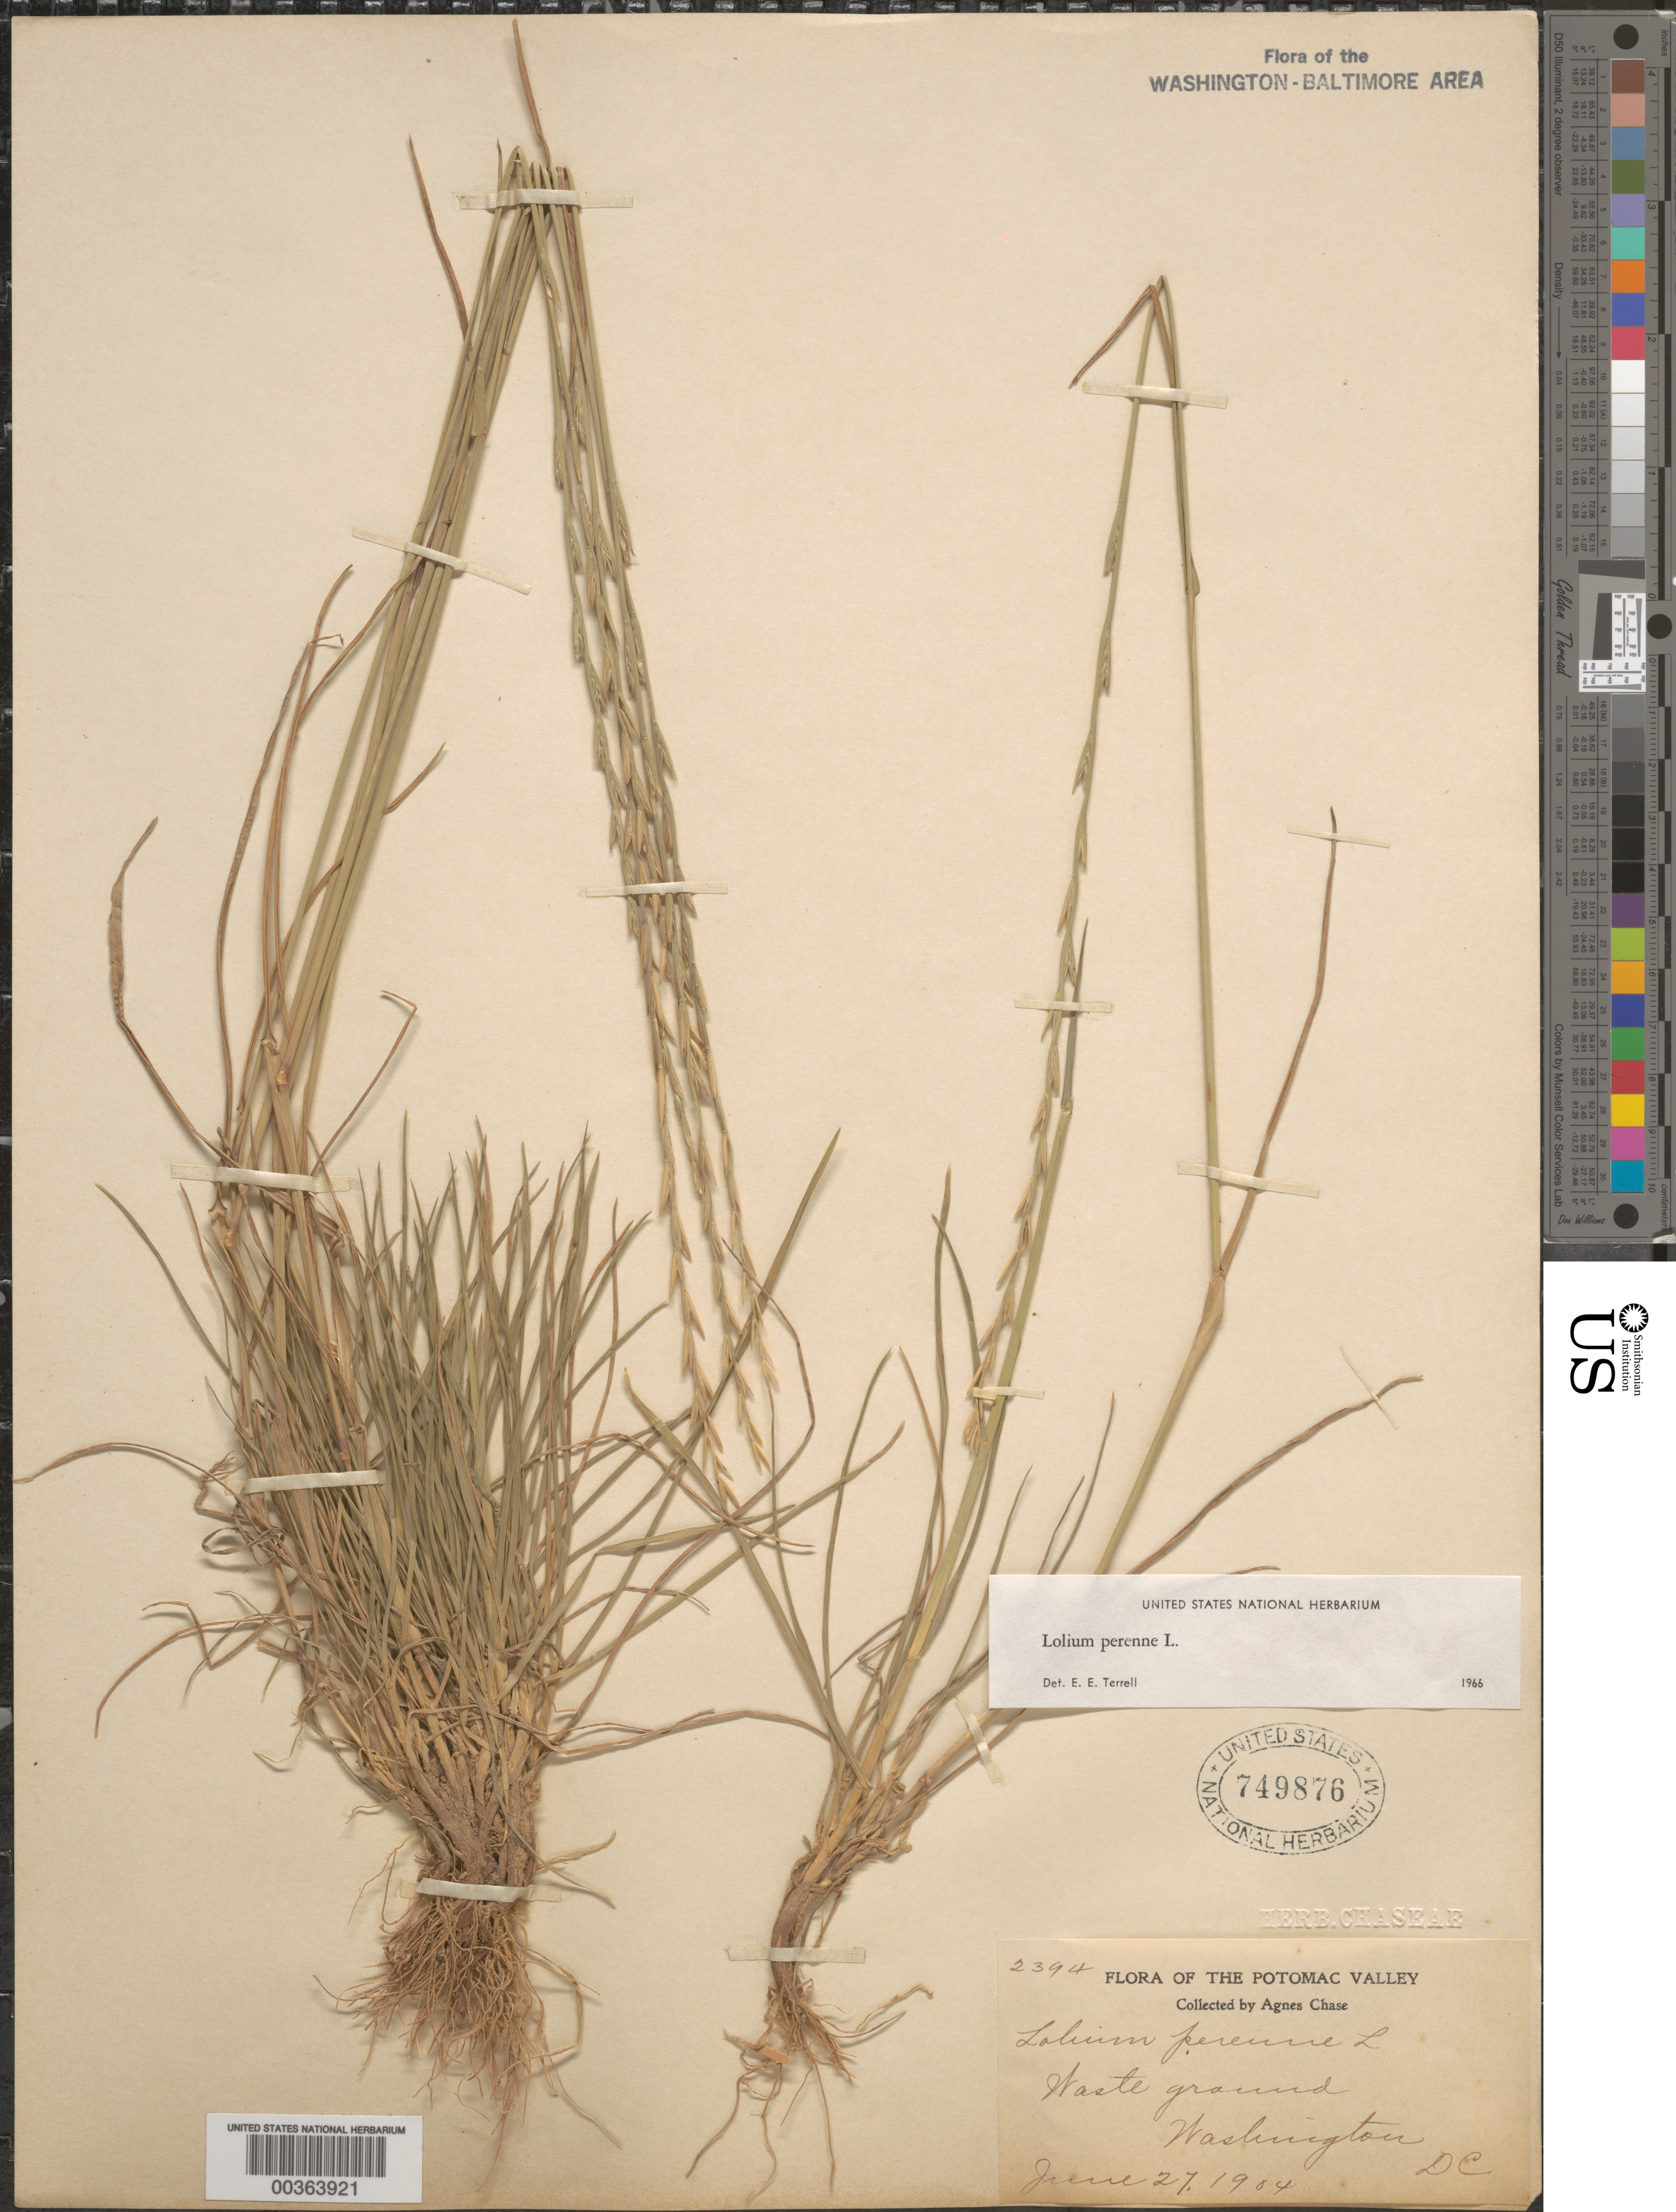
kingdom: Plantae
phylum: Tracheophyta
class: Liliopsida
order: Poales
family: Poaceae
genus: Lolium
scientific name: Lolium perenne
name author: L.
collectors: A. Chase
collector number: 2394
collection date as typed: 27 Jun 1904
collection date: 1904-06-27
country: United States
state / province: District of Columbia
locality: Washington DC area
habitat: Waste ground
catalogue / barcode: US 749876